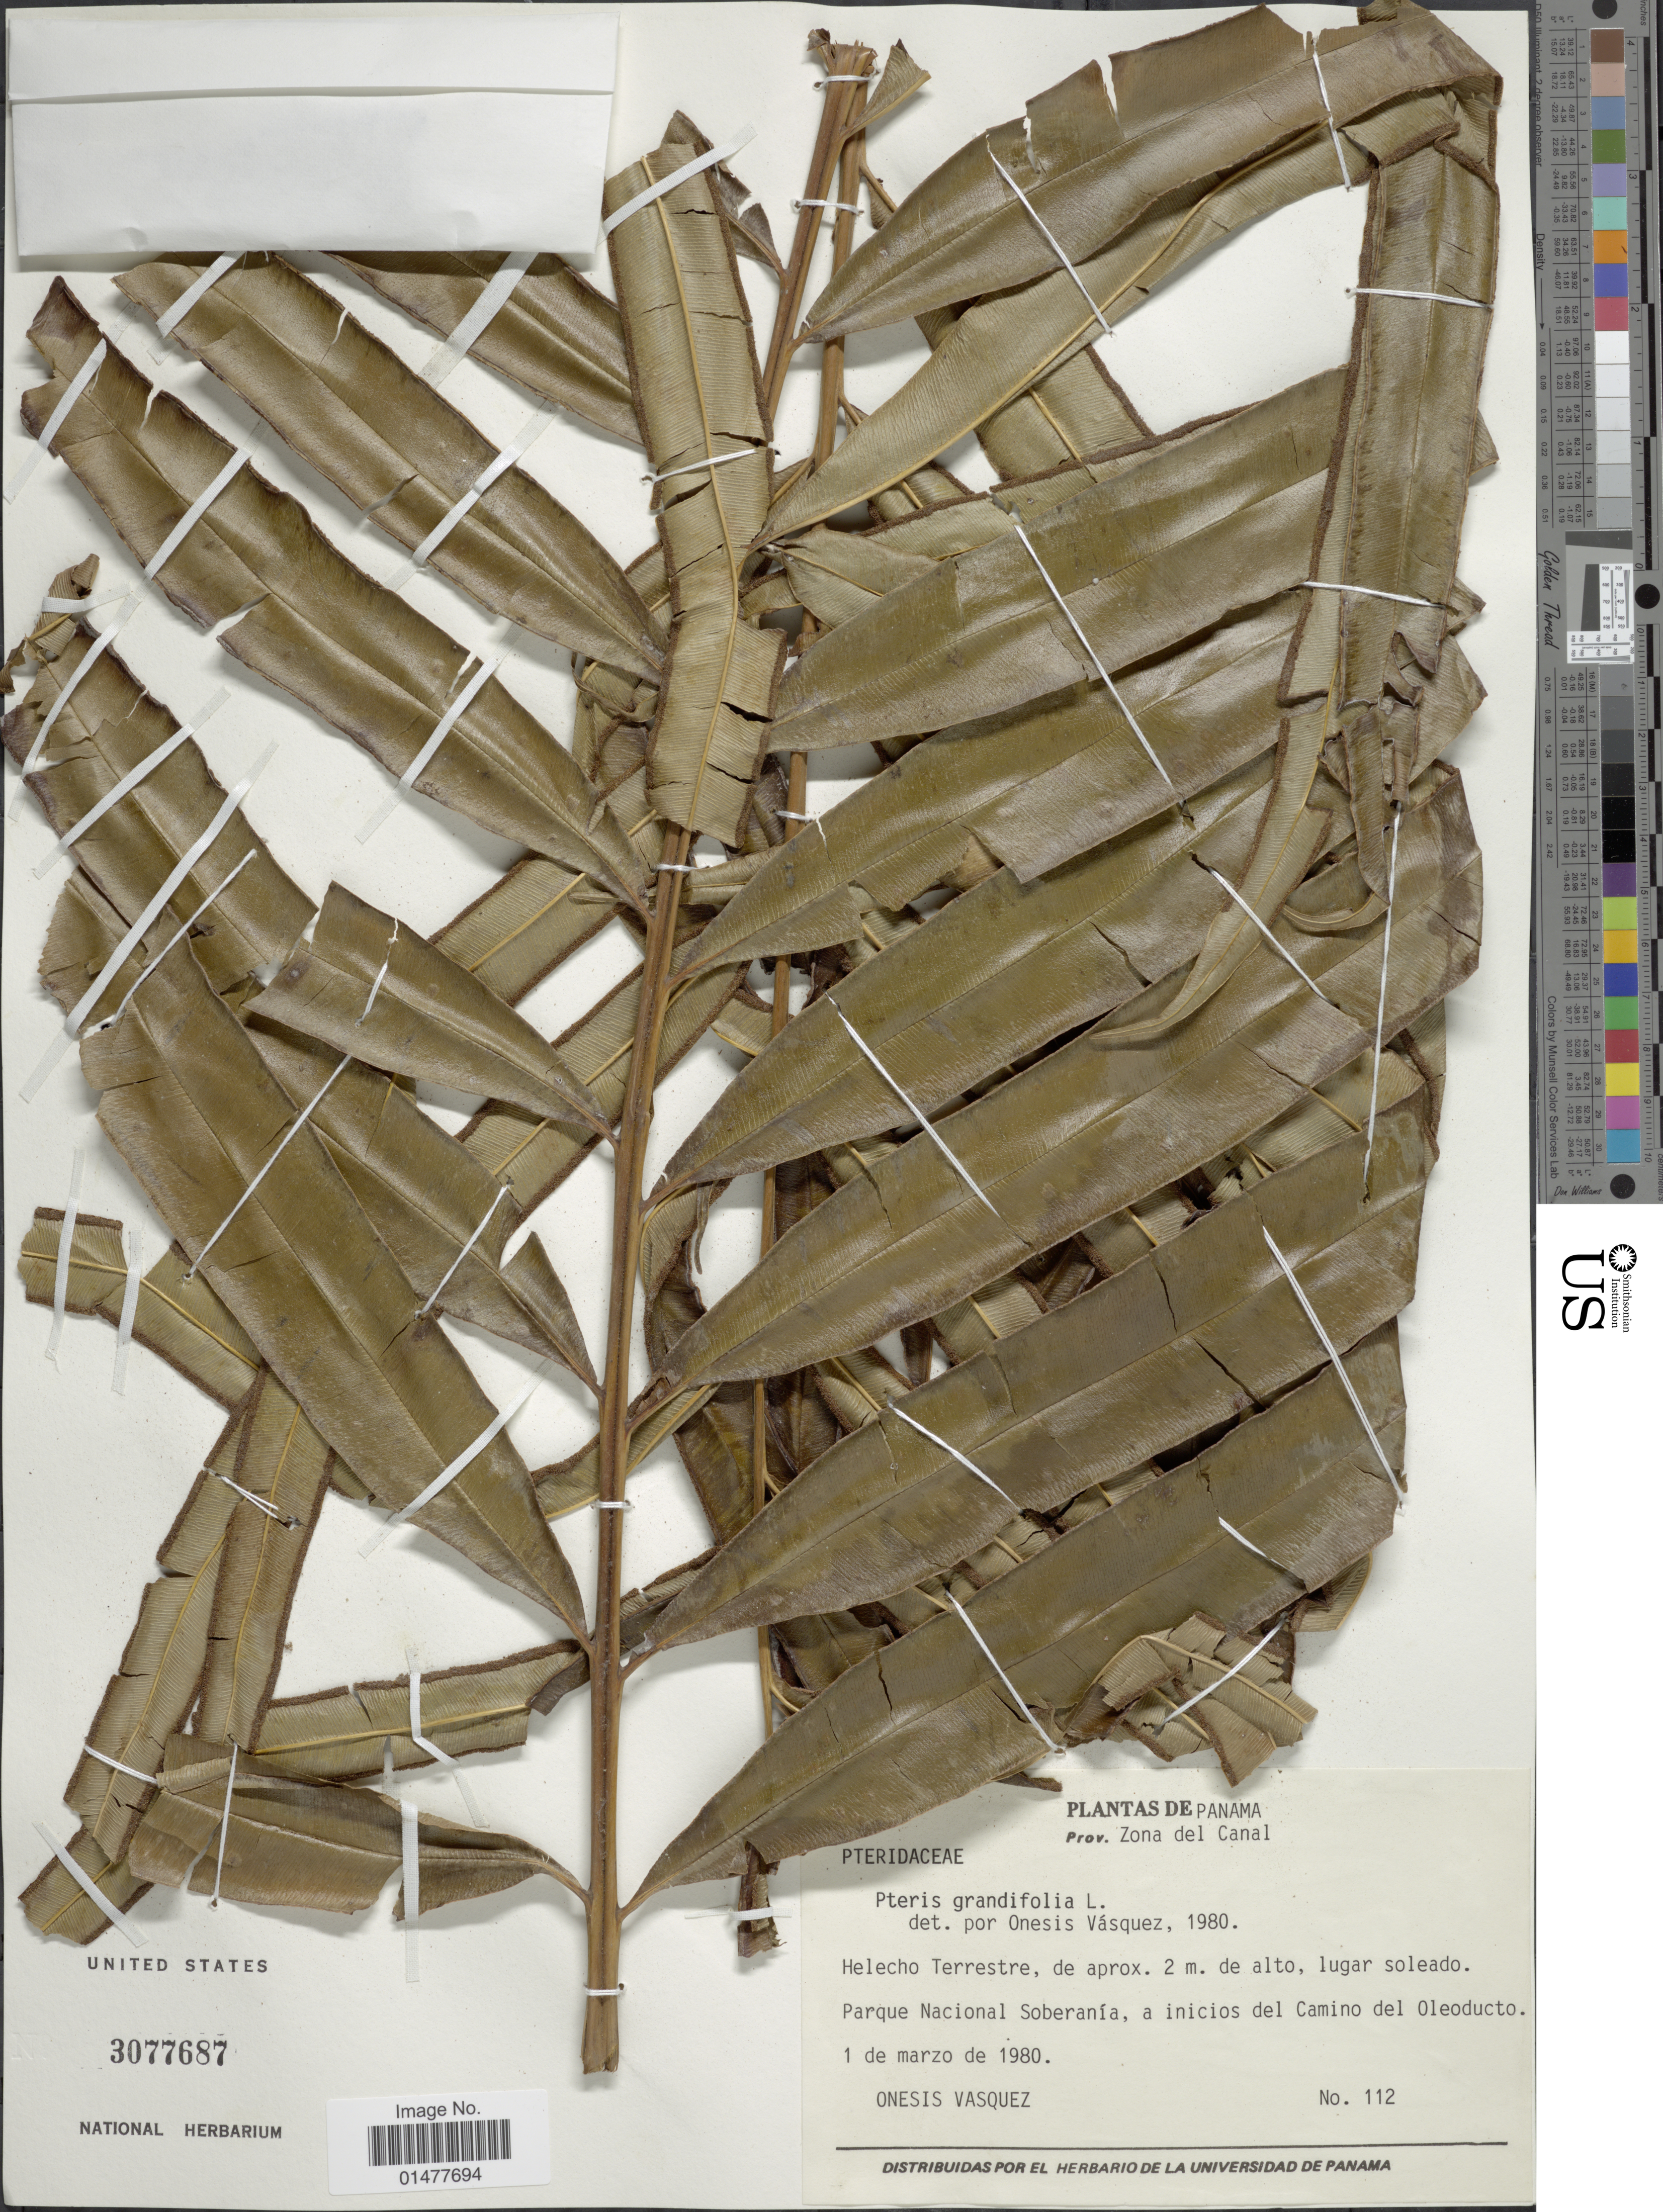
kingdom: Plantae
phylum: Tracheophyta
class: Polypodiopsida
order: Polypodiales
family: Pteridaceae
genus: Pteris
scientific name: Pteris grandifolia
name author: L.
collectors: O. Vásquez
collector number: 112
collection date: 1980-03-01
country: Panama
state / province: Colón / Panamá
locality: Prov. Zona del Canal, Parque Nacional Soberanía, a iniciois del Camino del Oleoducto.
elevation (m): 2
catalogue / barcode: US 3077687